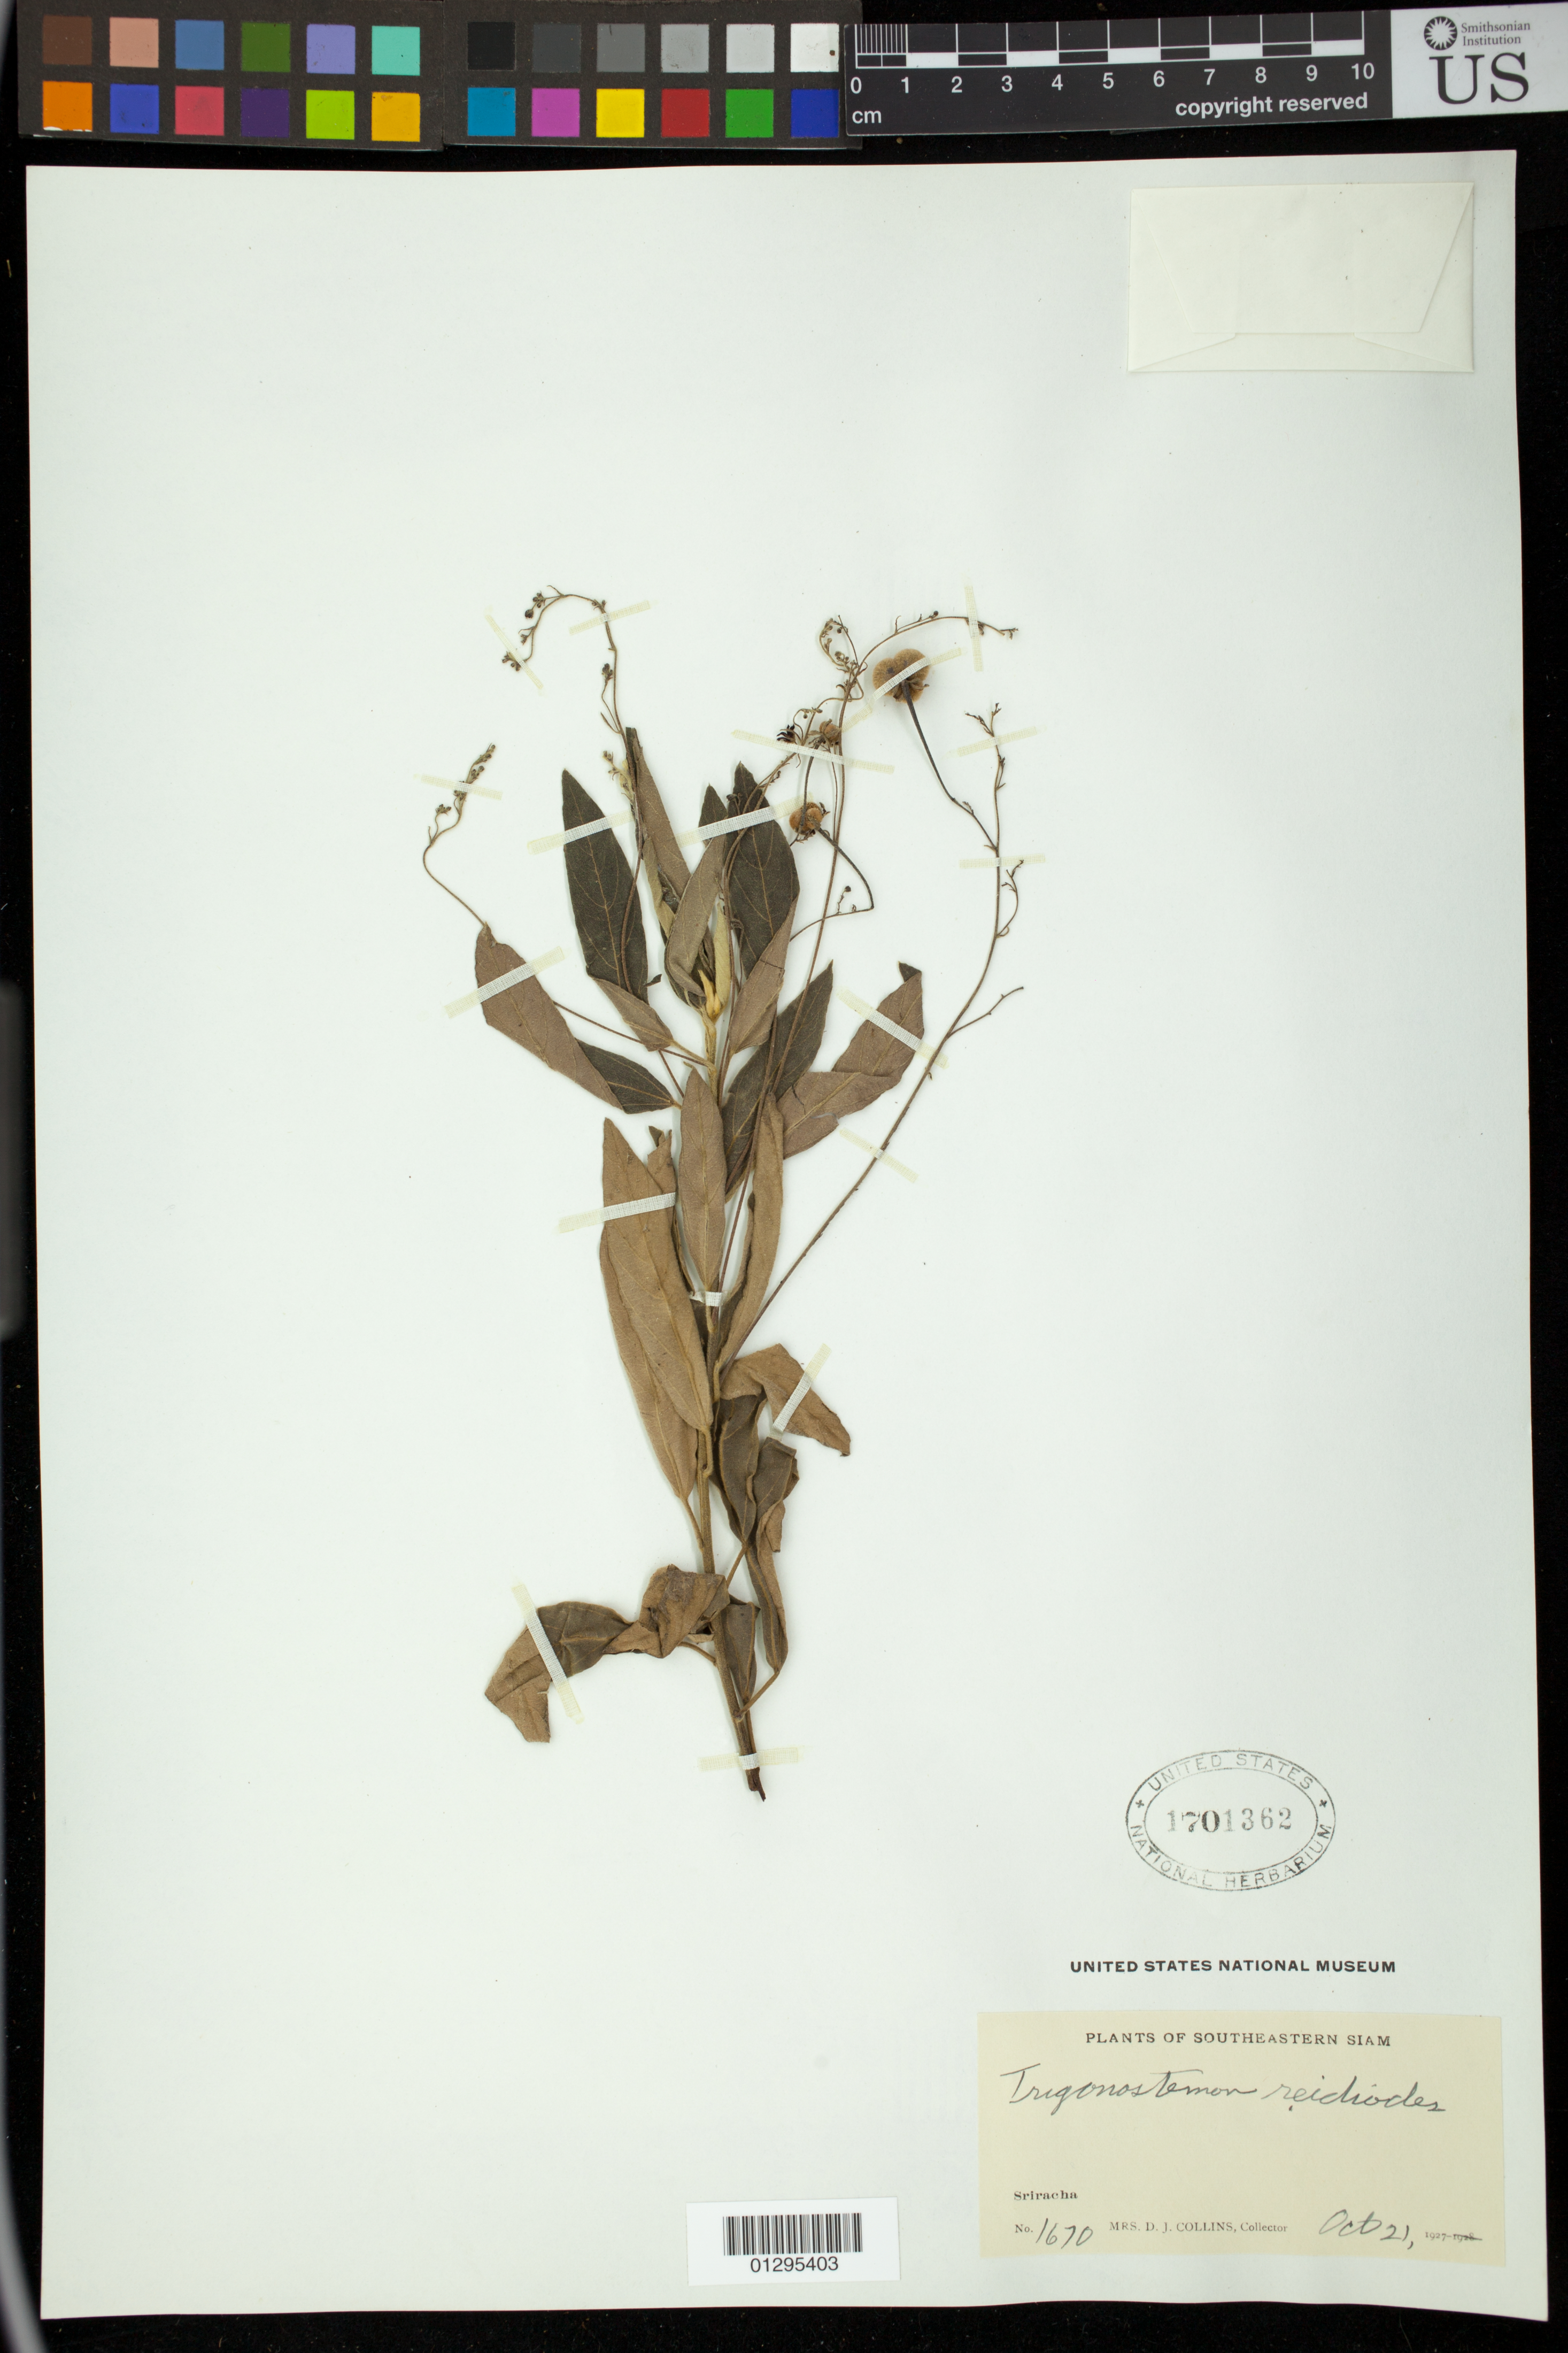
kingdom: Plantae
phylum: Tracheophyta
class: Magnoliopsida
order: Malpighiales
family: Euphorbiaceae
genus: Trigonostemon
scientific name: Trigonostemon ridleyi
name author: Merr. ex Jabl.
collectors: Mrs. D. J. Collins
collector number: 1670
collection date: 1927-10-21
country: Thailand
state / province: Chon Buri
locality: Sriracha [Chon Buri]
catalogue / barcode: US 1701362